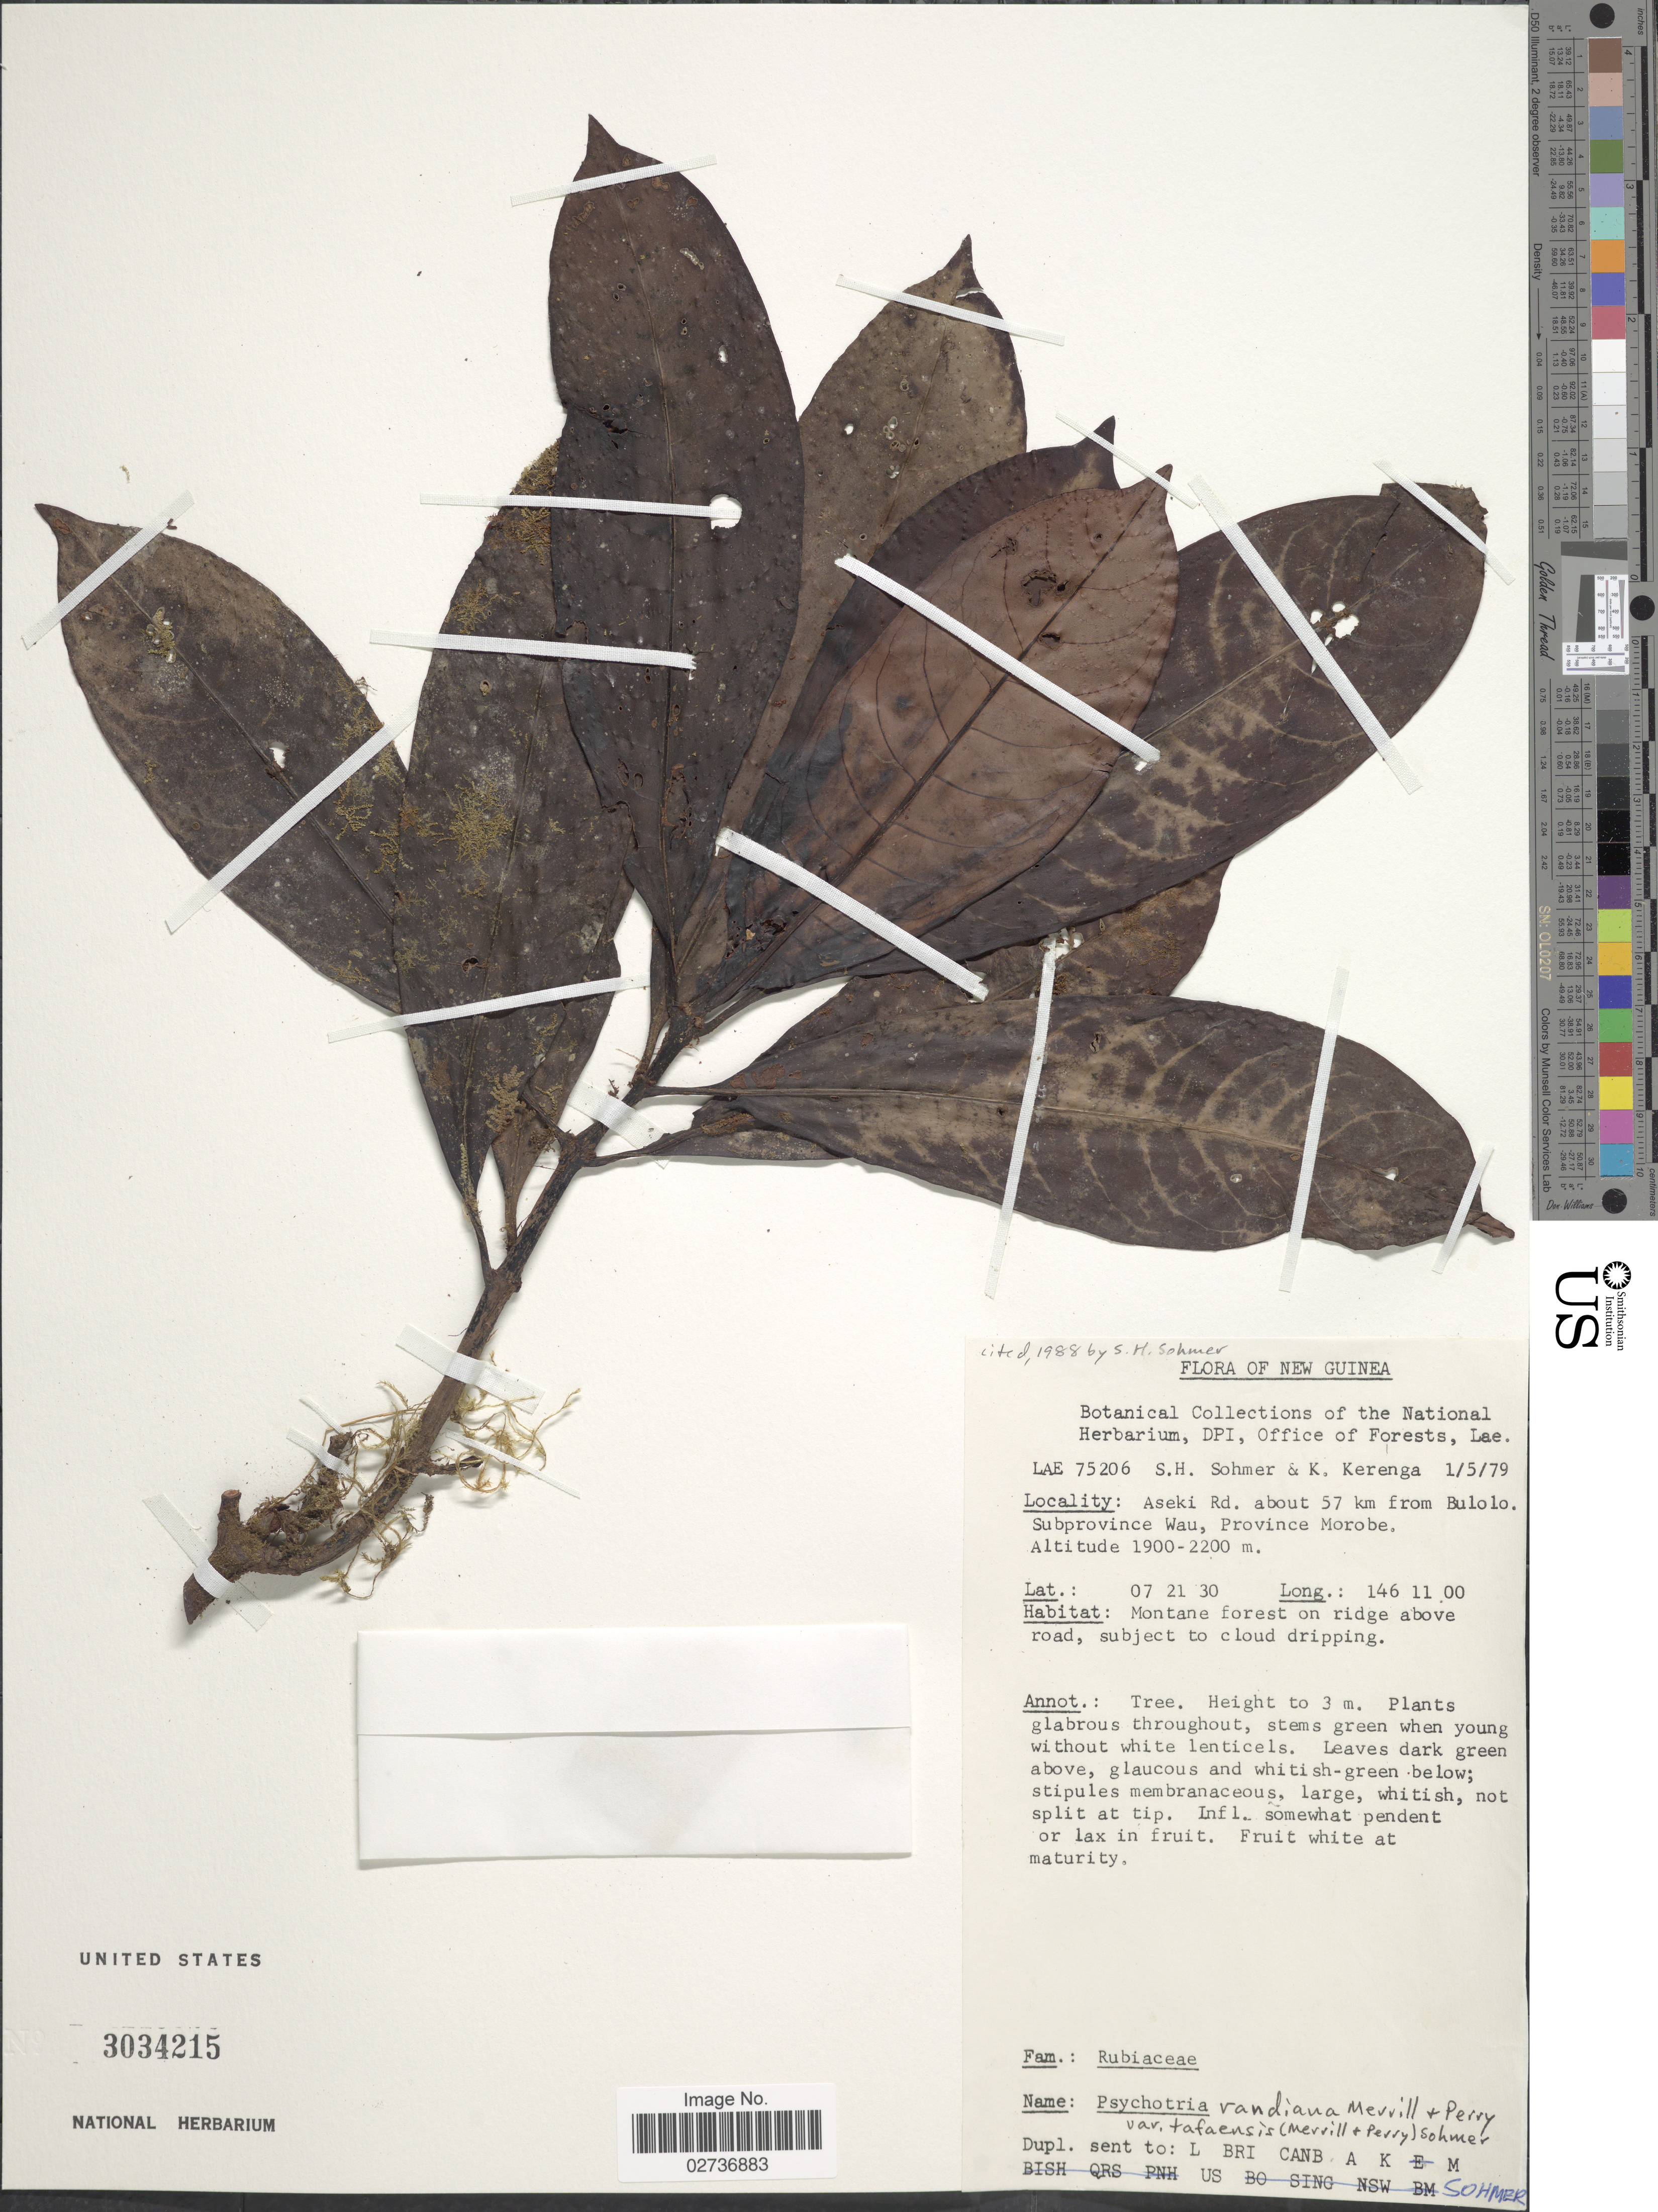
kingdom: Plantae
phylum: Tracheophyta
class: Magnoliopsida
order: Gentianales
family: Rubiaceae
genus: Psychotria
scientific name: Psychotria randiana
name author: Merr. & L.M. Perry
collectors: S. H. Sohmer & K. Kerenga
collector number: LAE75206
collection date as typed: Transcribed d/m/y: 1/5/79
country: Papua New Guinea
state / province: Morobe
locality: New Guinea. Aseki Rd, about 57 km from Bulolo. Subprovince Wau, Province Morobe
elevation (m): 1900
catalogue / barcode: US 3034215